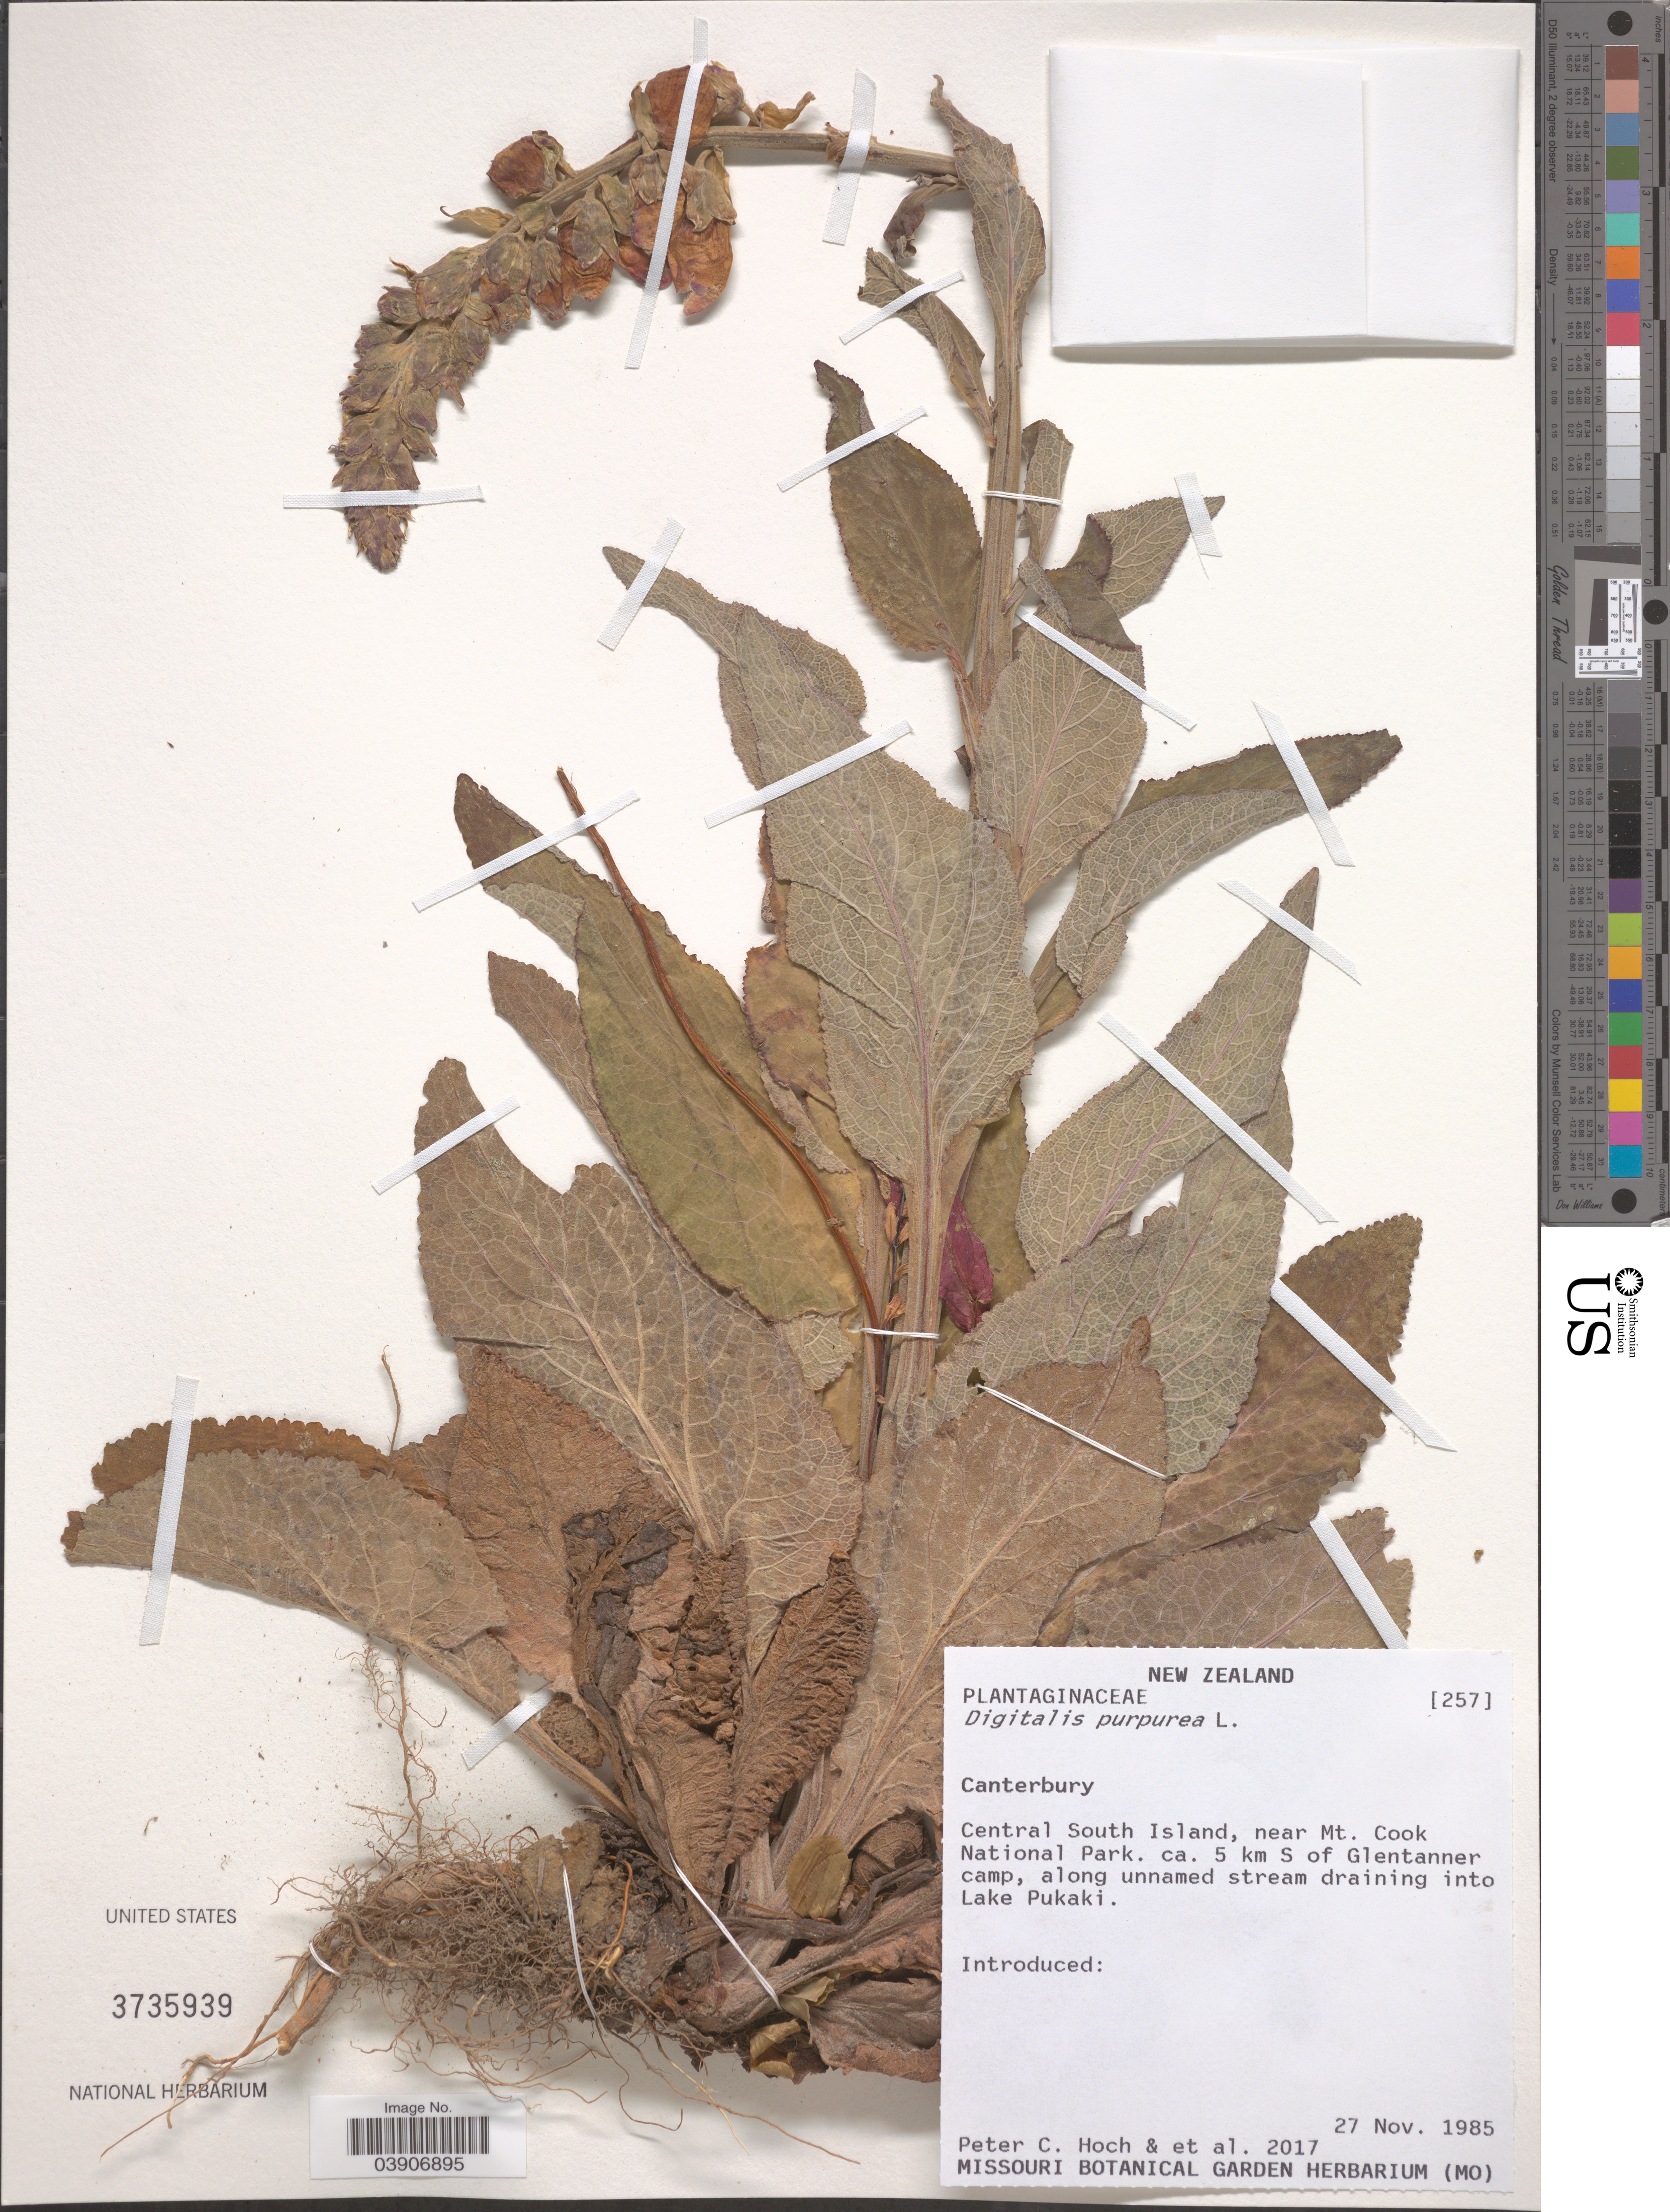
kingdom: Plantae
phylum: Tracheophyta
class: Magnoliopsida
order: Lamiales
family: Plantaginaceae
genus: Digitalis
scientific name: Digitalis purpurea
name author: L.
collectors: P. C. Hoch & et al.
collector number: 2017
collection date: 1985-11-27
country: New Zealand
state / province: Canterbury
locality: Central South Island, near Mt. Cook National Park. ca. 5 km S of Glentanner camp, along unnamed stream draining into Lake Pukaki.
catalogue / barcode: US 3735939